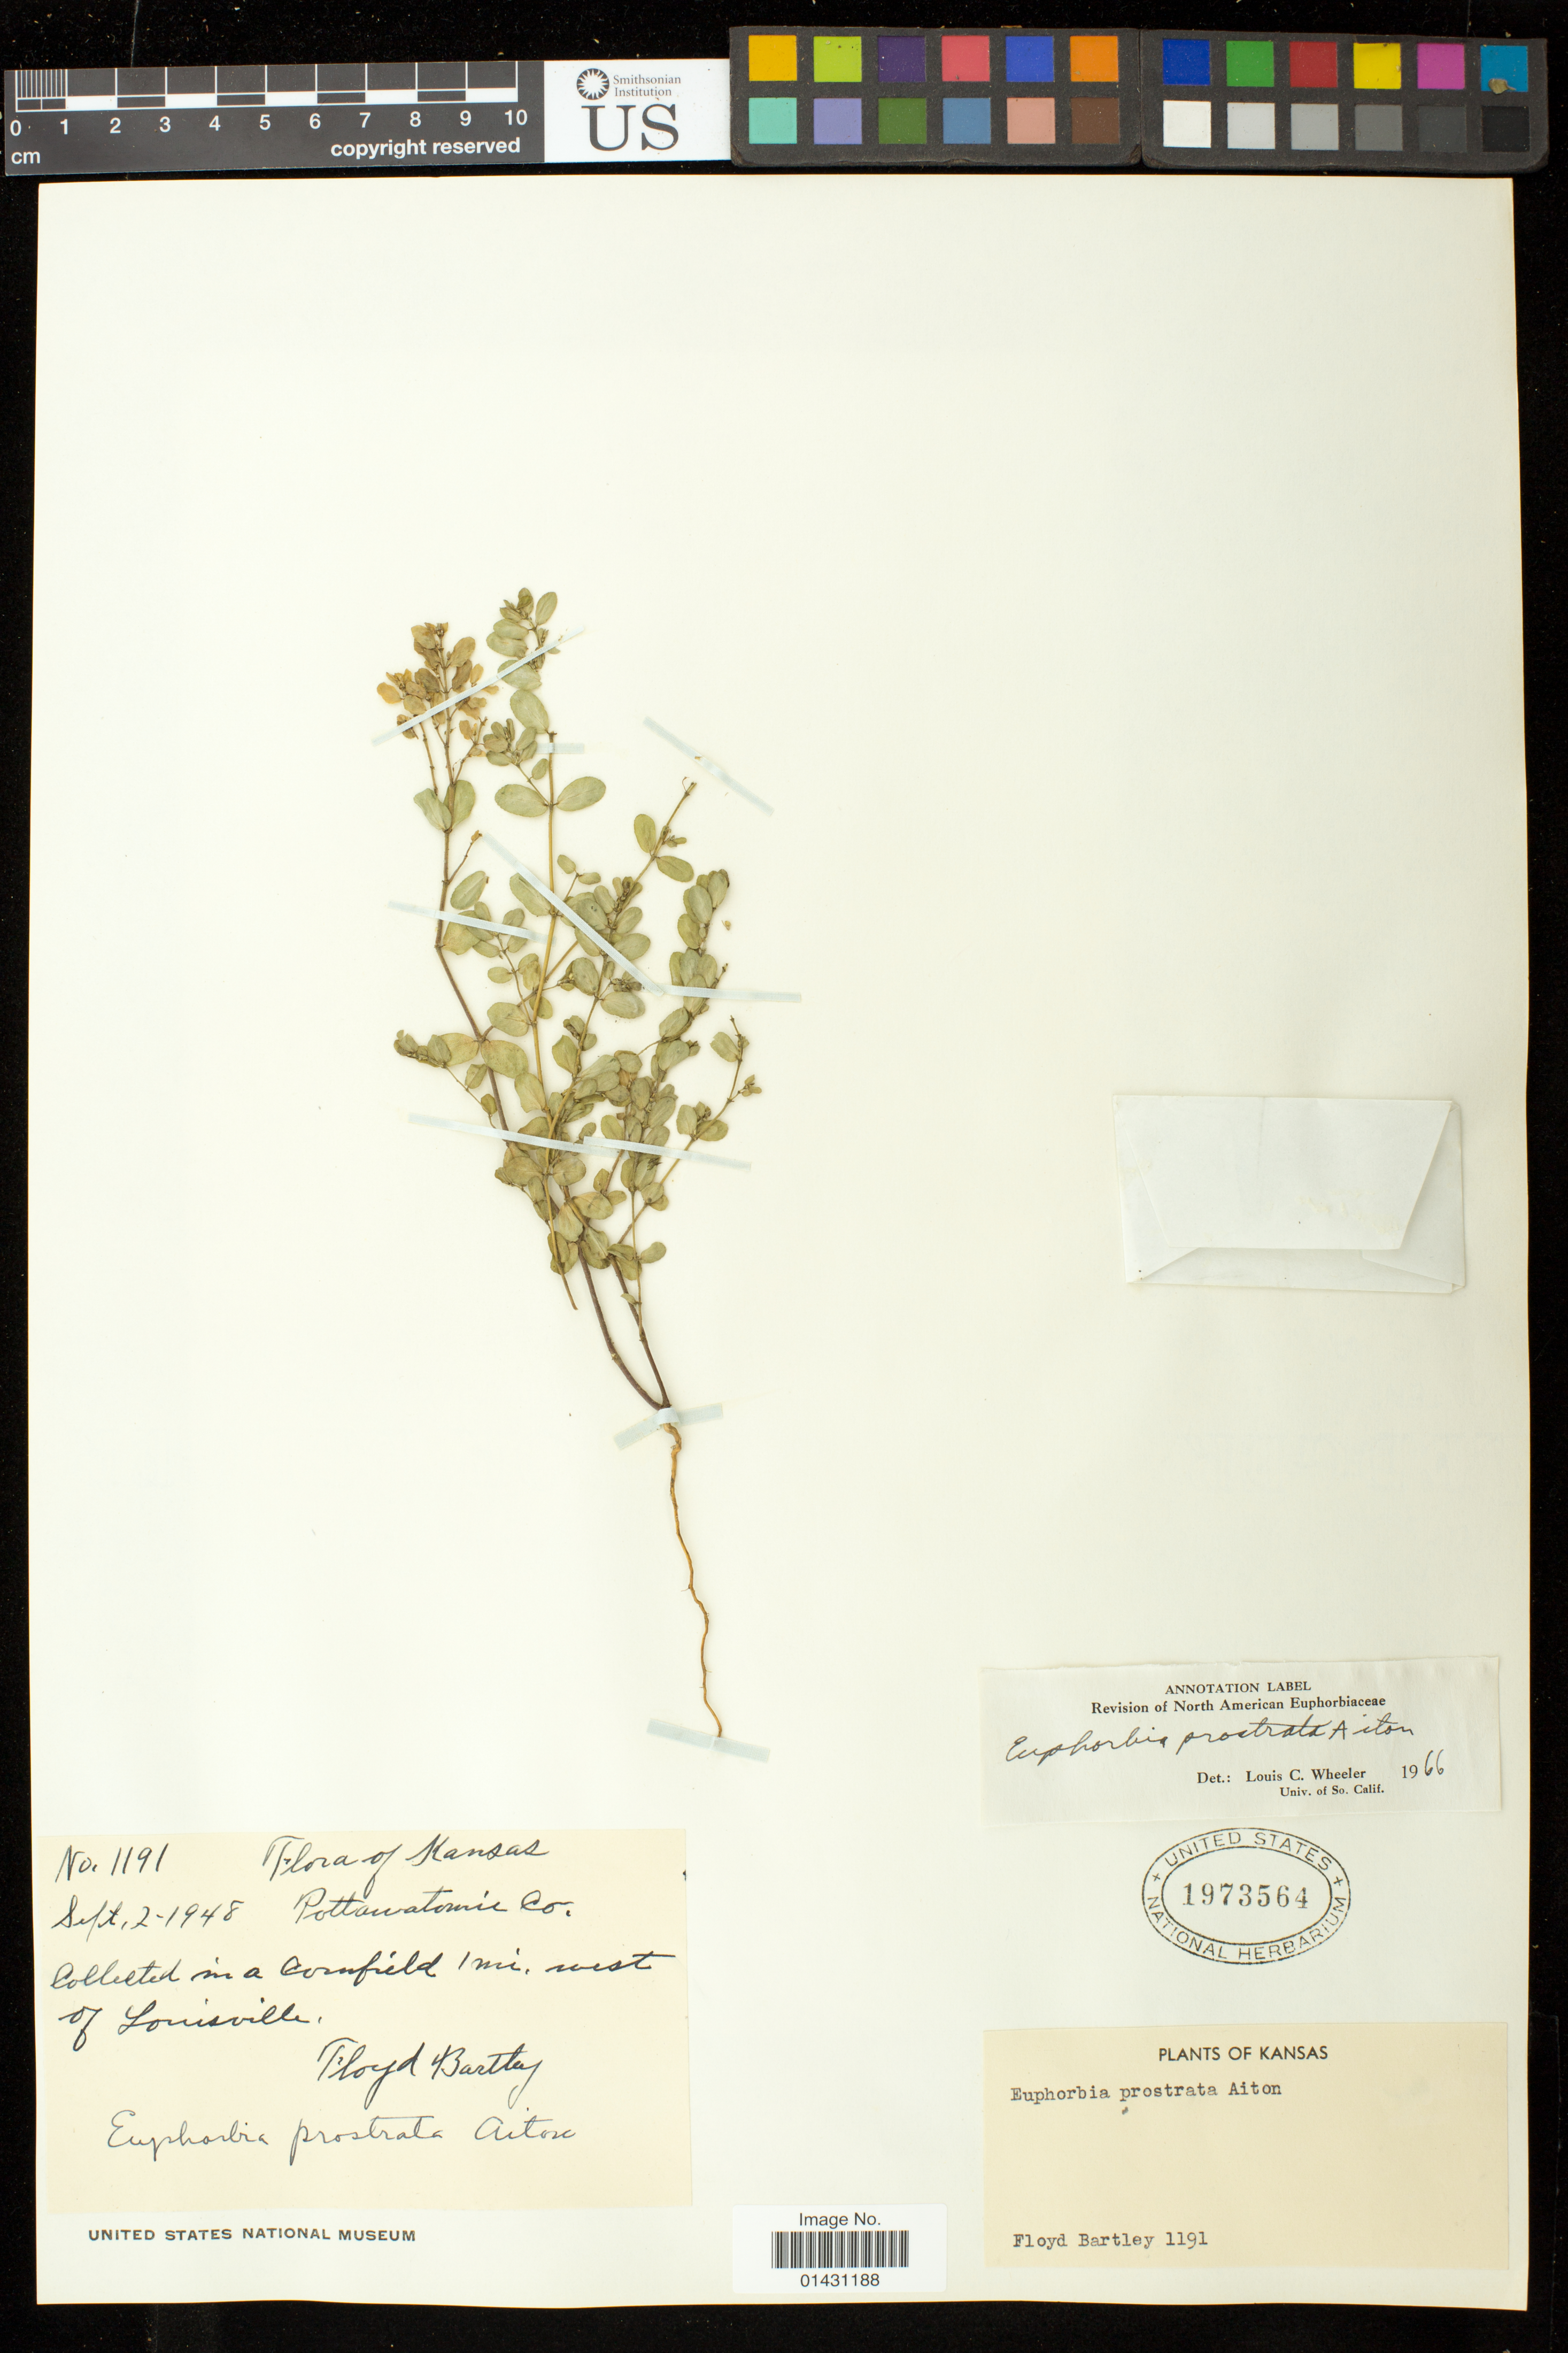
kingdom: Plantae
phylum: Tracheophyta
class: Magnoliopsida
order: Malpighiales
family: Euphorbiaceae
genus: Euphorbia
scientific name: Euphorbia prostrata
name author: Aiton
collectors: F. Bartley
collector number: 1191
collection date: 1948-09-02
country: United States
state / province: Kansas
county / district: Pottawatomie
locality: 1 mi. west of Louisville.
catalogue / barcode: US 1973564